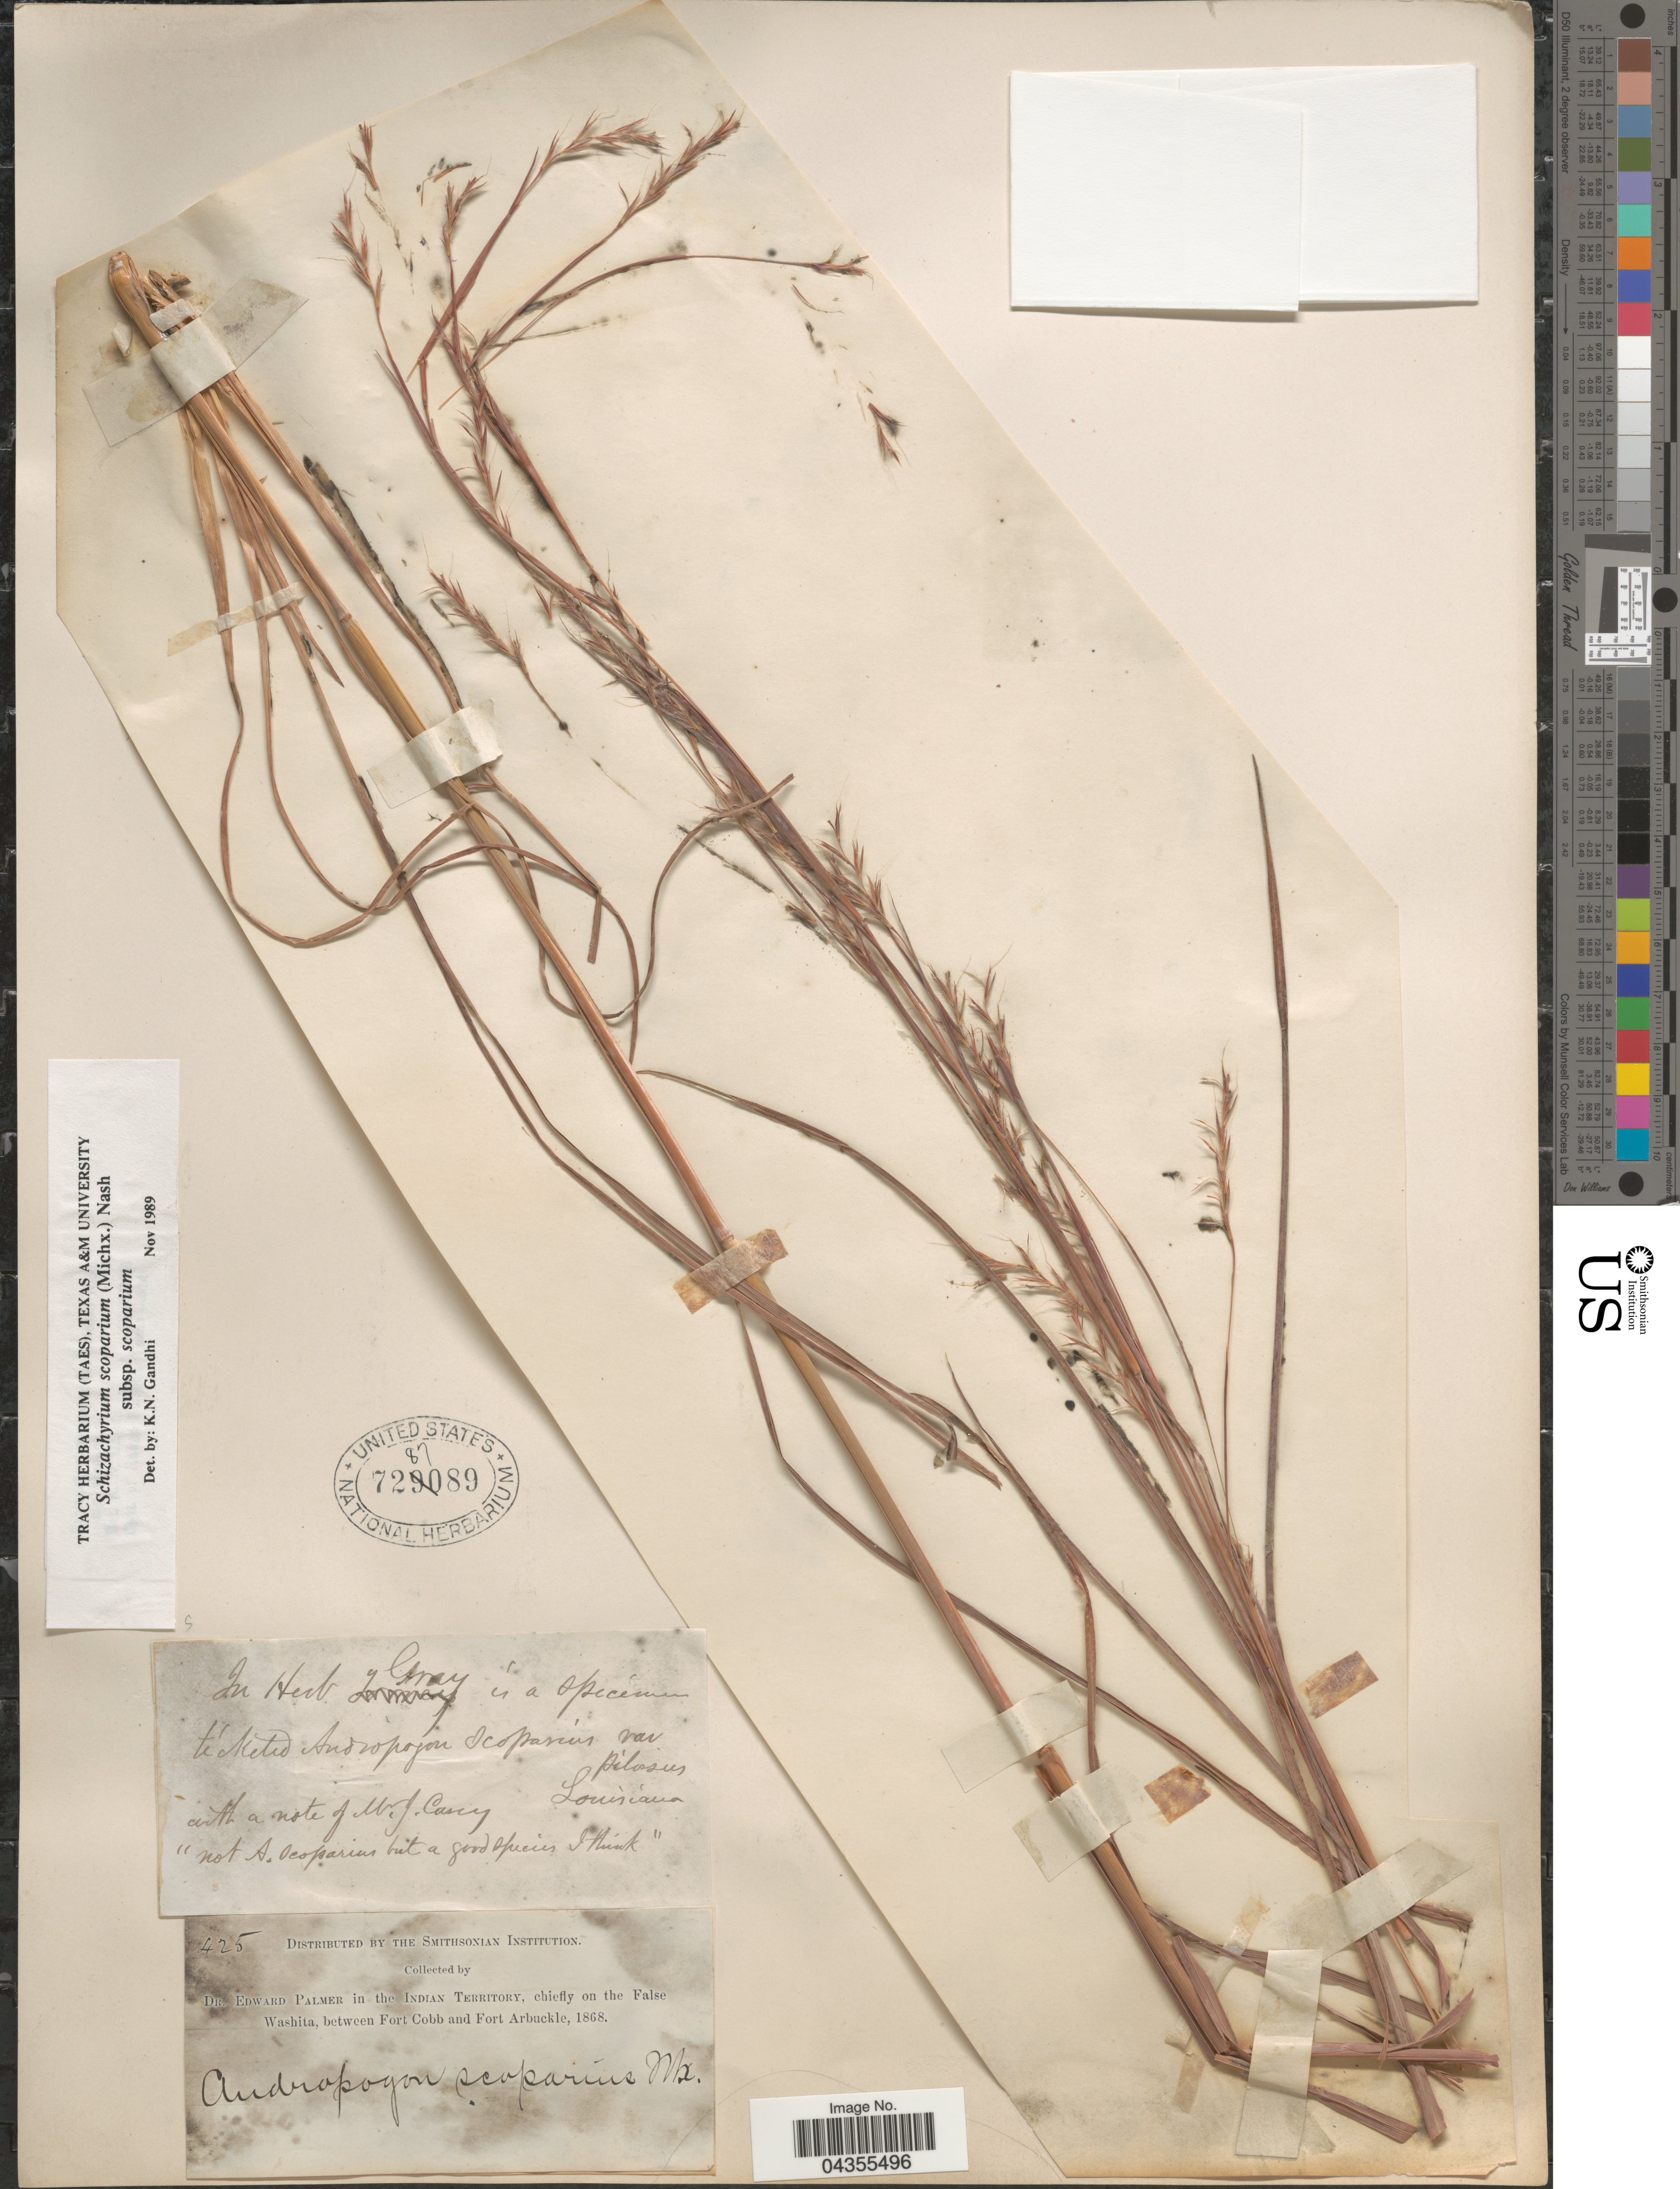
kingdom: Plantae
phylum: Tracheophyta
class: Liliopsida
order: Poales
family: Poaceae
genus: Schizachyrium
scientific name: Schizachyrium scoparium var. scoparium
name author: (Michx.) Nash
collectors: E. Palmer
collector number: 425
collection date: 1868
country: United States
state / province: Oklahoma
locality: In the Indian Territory, chiefly on the False Washita, between Fort Cobb and Fort Arbuckle.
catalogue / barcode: US 728789